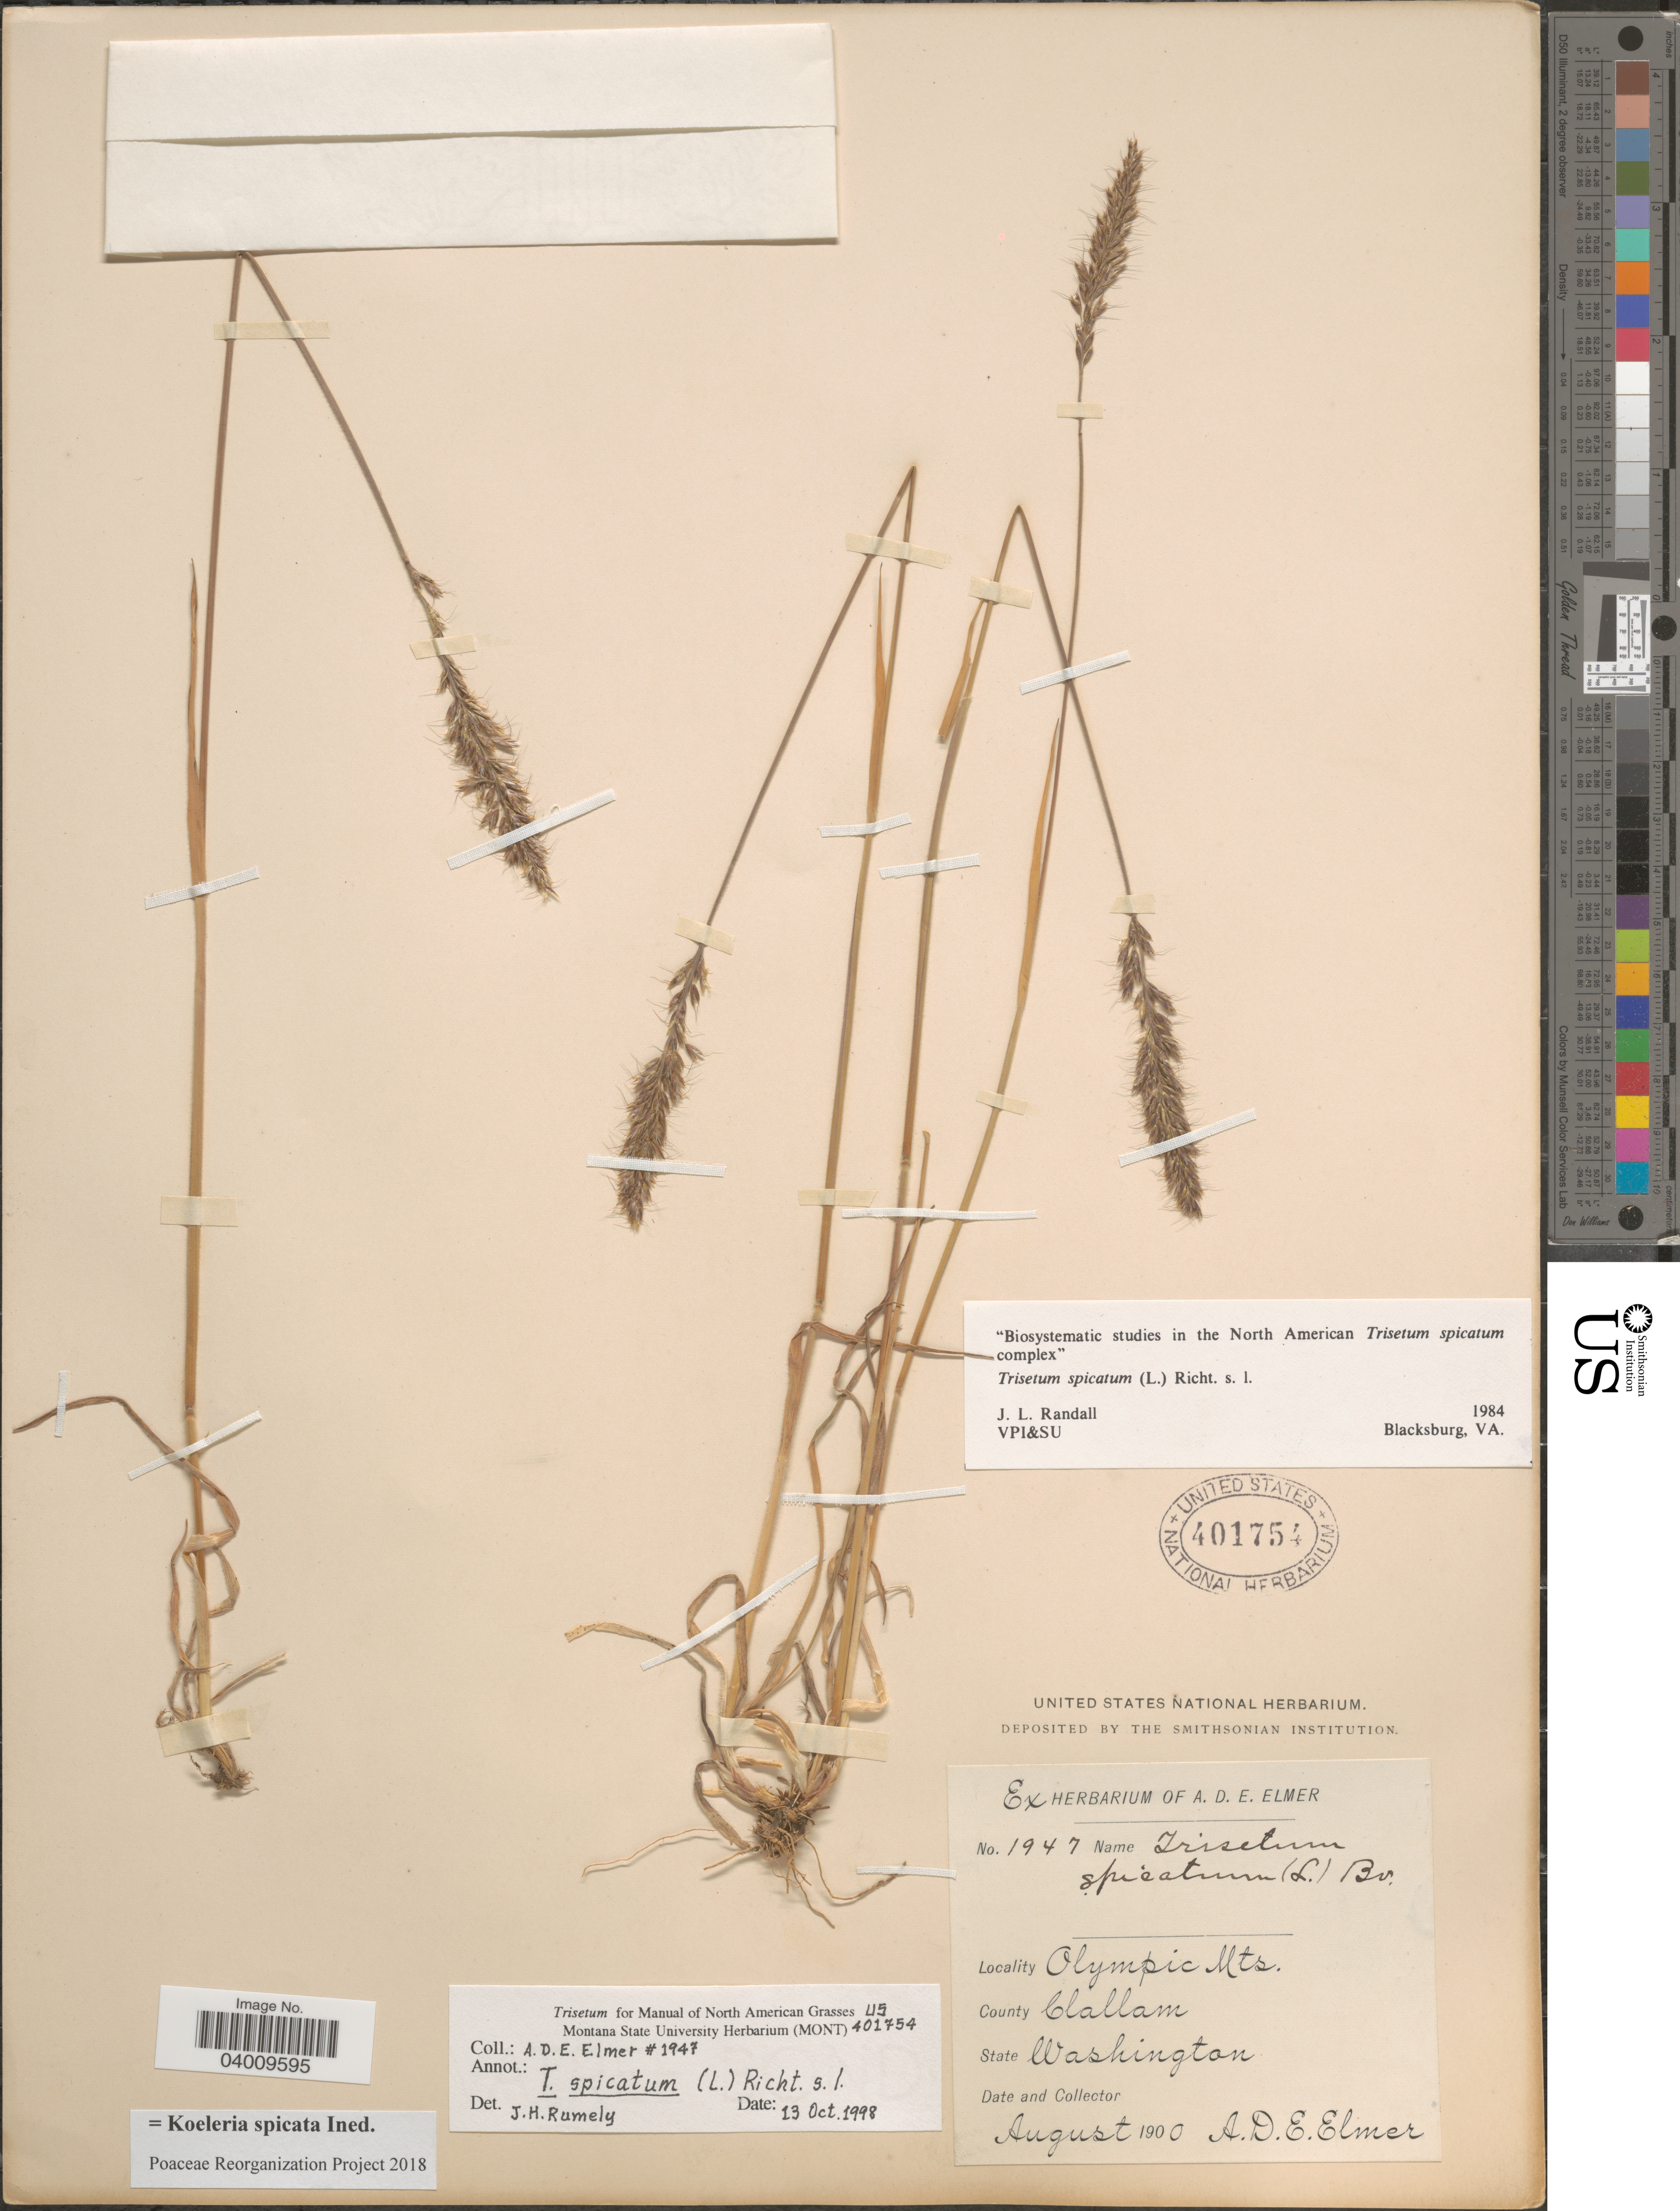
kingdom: Plantae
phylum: Tracheophyta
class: Liliopsida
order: Poales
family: Poaceae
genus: Koeleria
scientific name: Koeleria spicata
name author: (L.) Barberá et al.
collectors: A. D. E. Elmer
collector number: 1947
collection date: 1900-08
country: United States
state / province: Washington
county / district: Clallam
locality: Olympic Mts. County Clallam.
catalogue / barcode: US 401754